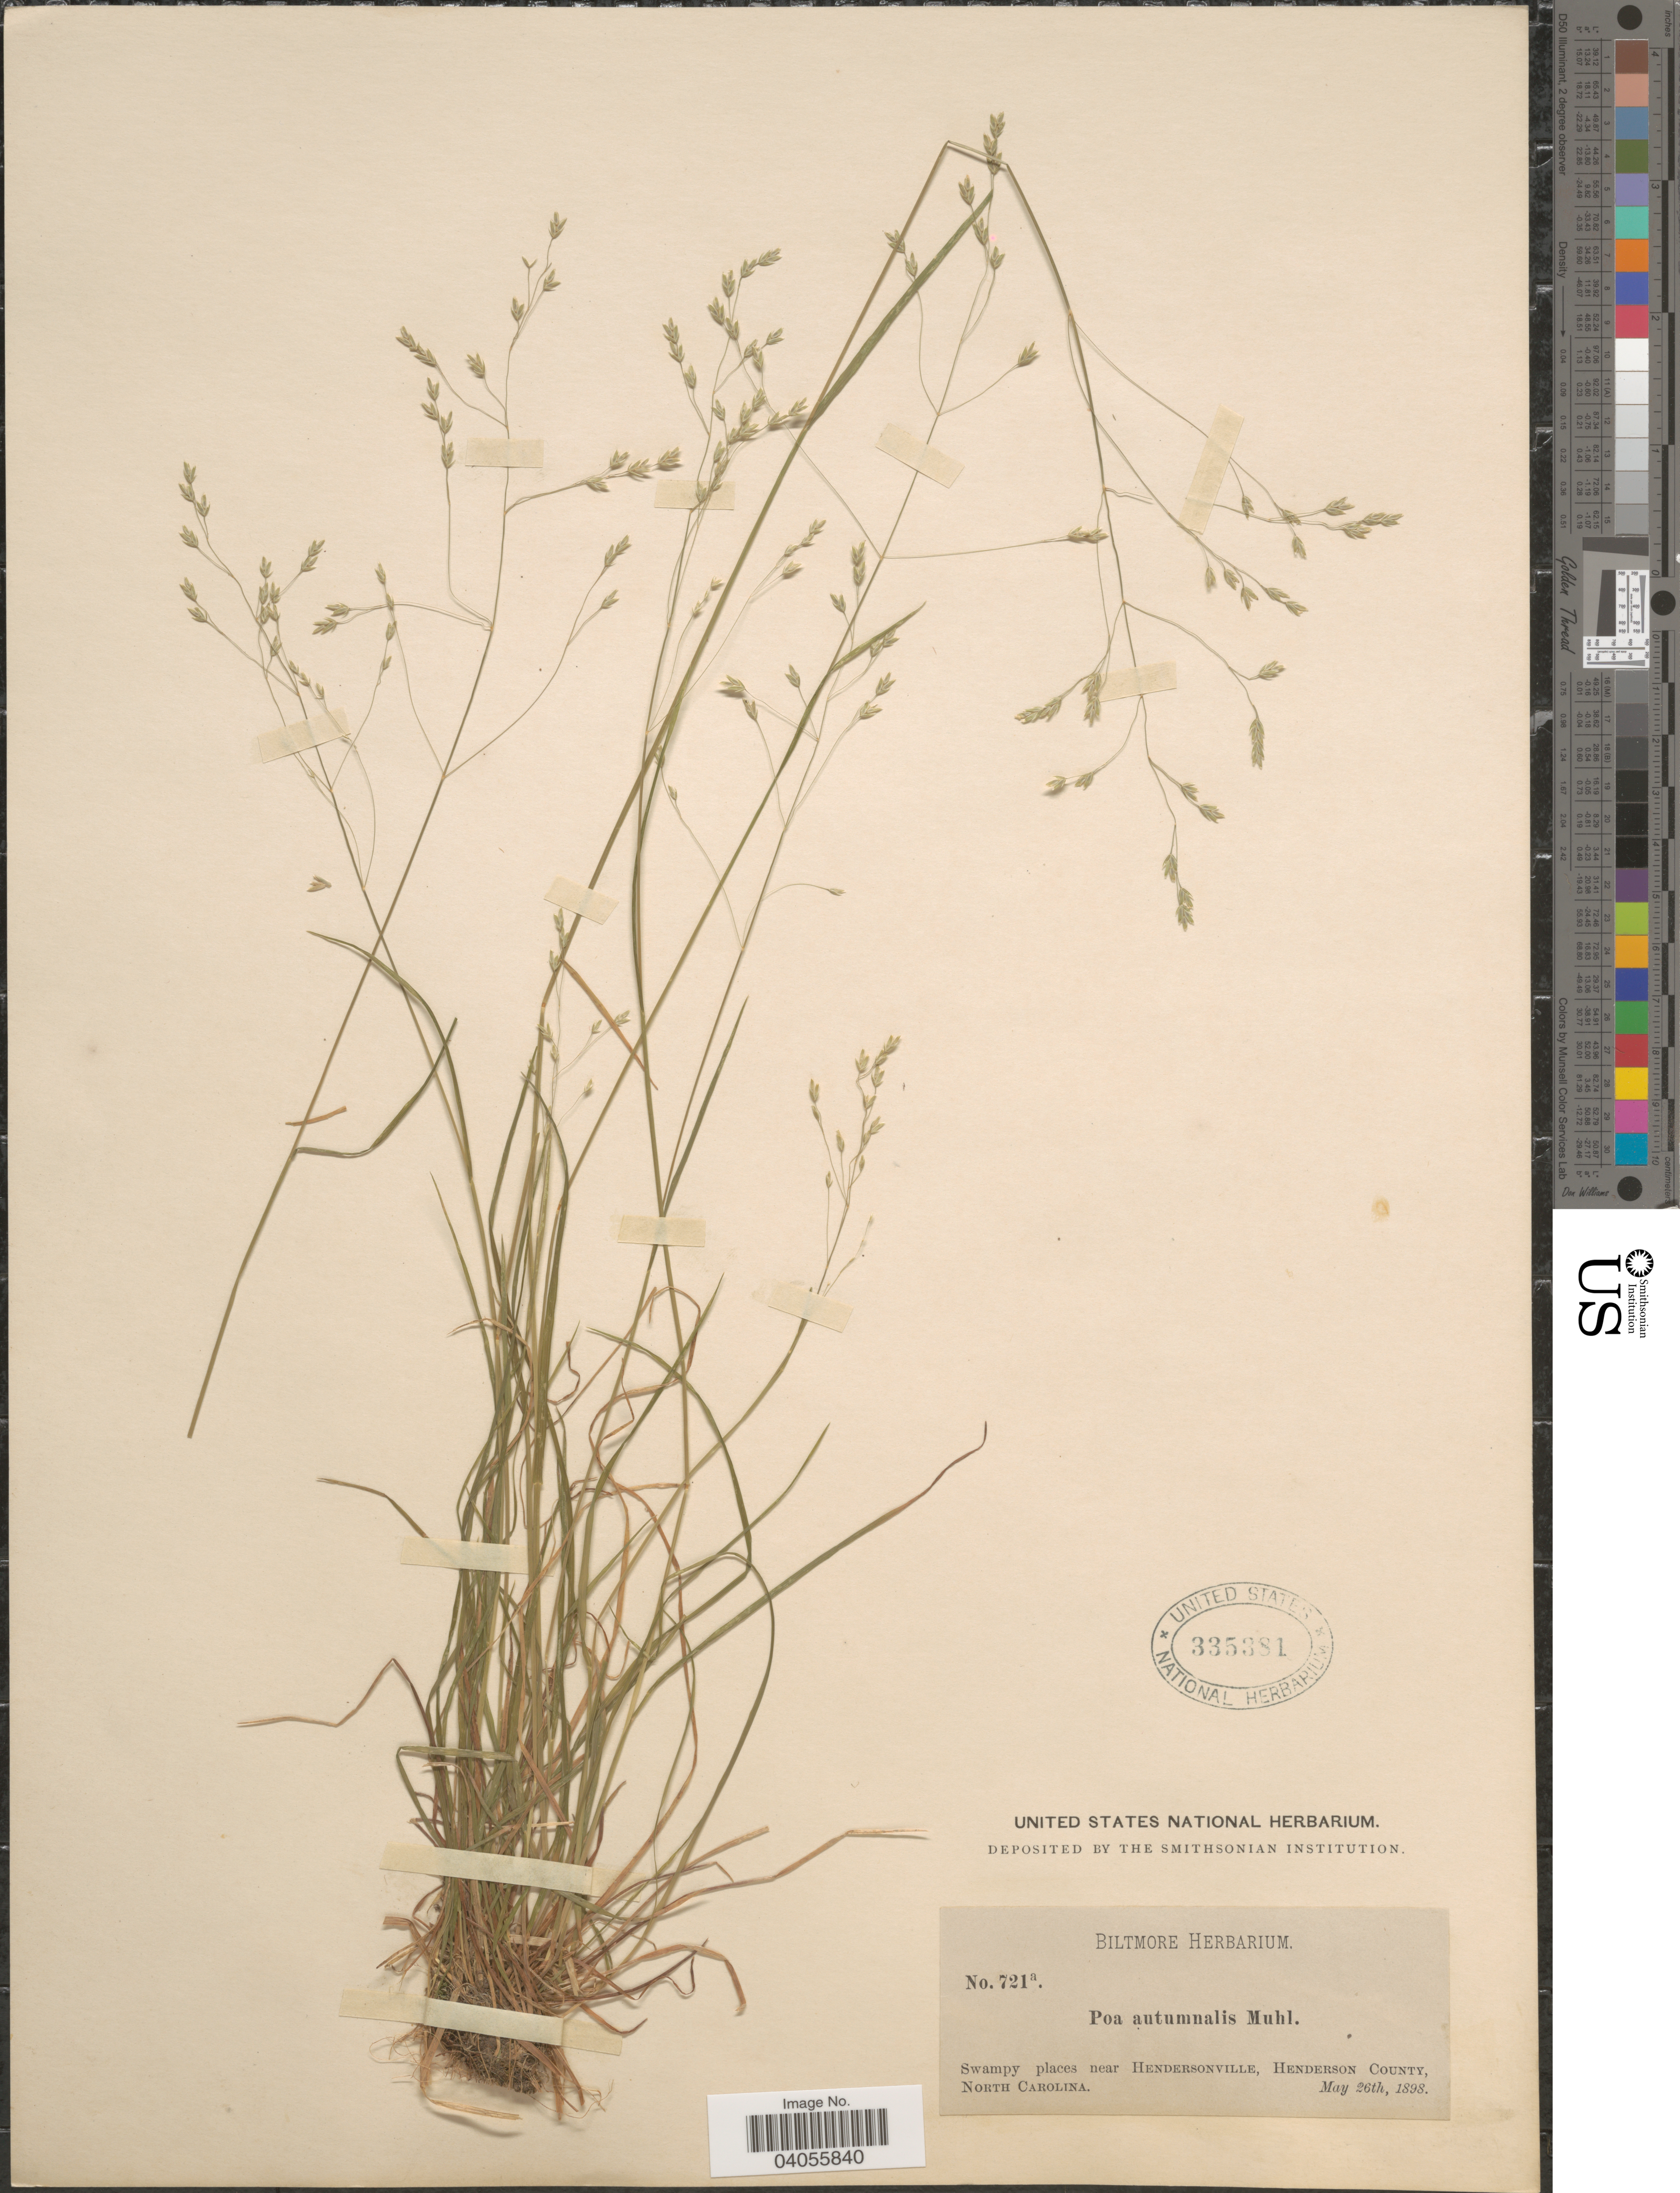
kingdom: Plantae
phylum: Tracheophyta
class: Liliopsida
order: Poales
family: Poaceae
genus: Poa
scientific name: Poa autumnalis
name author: Muhl. ex Elliott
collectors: ex herb. Biltmore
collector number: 721a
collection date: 1898-05-26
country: United States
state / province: North Carolina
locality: Swampy places near Hendersonville, Henderson County.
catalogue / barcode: US 335381